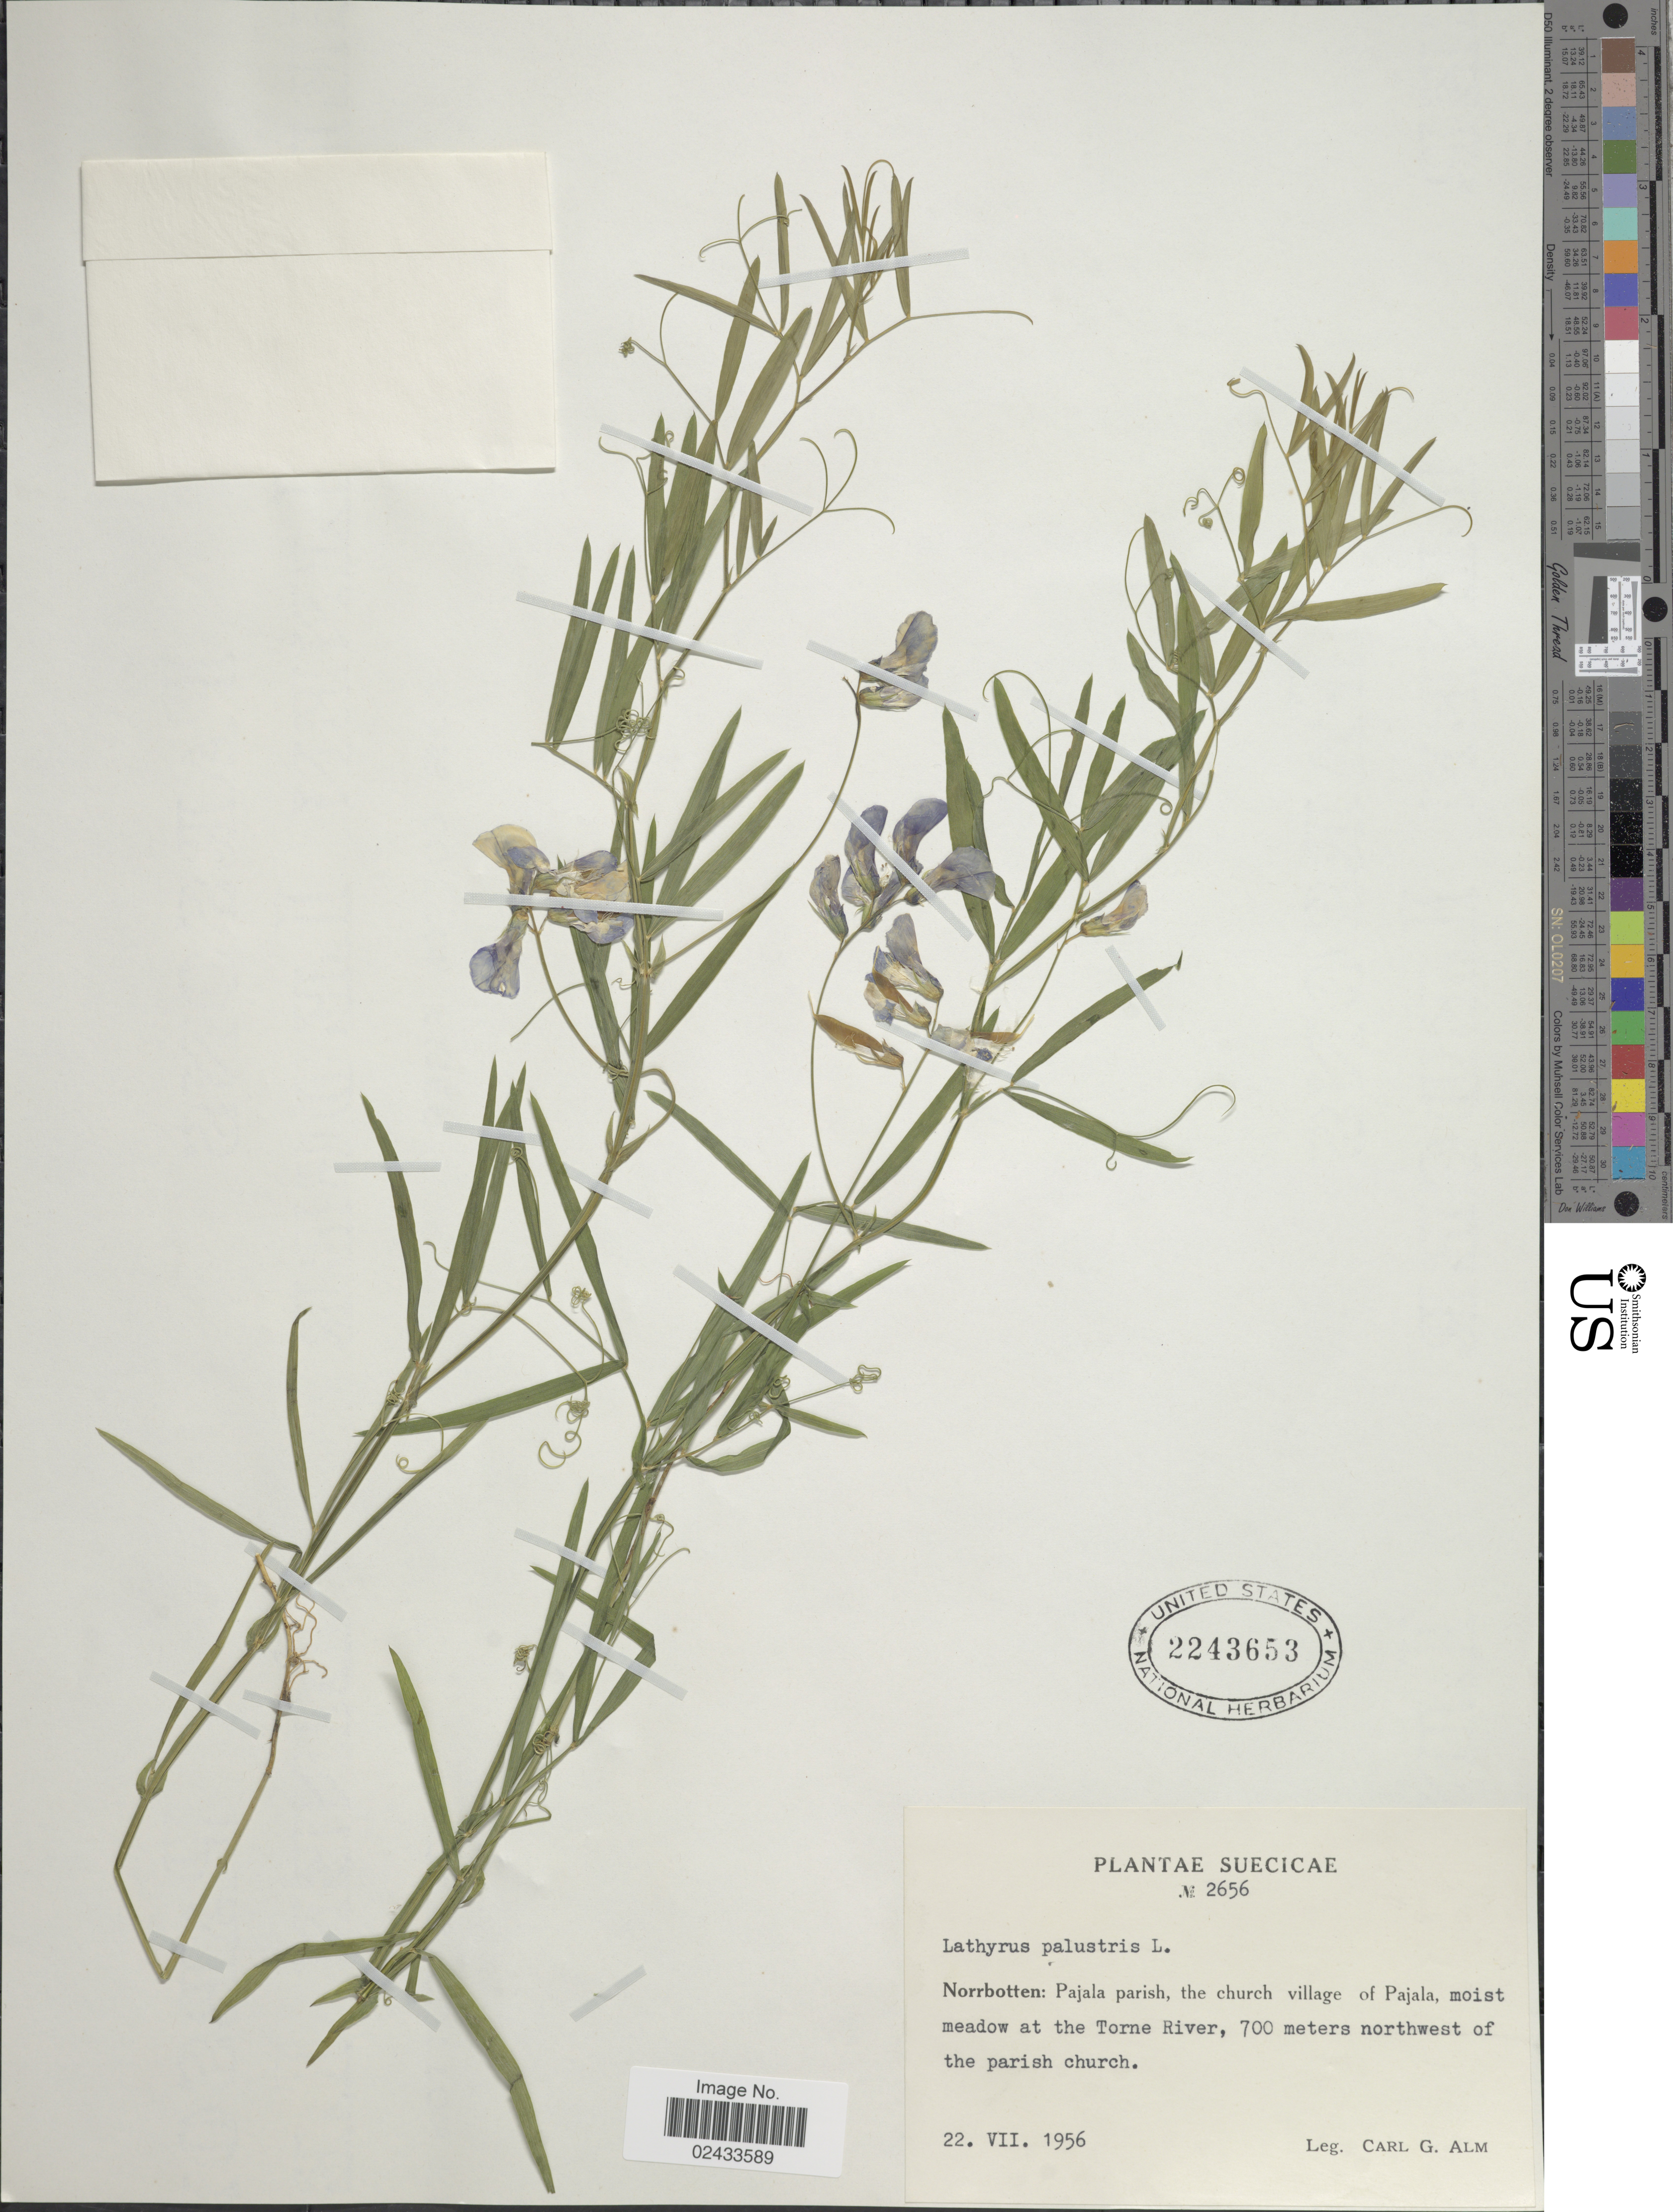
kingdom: Plantae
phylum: Tracheophyta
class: Magnoliopsida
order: Fabales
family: Fabaceae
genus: Lathyrus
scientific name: Lathyrus pratensis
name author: L.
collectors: C. G. Alm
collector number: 2656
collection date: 1956-07-22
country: Sweden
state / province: Norrbotten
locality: Suecicae, Norrbotten: Pajala Parish, the church village of Pajala, moist meadow at the Torne River, 700 meters northwest of the parish church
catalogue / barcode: US 2243653